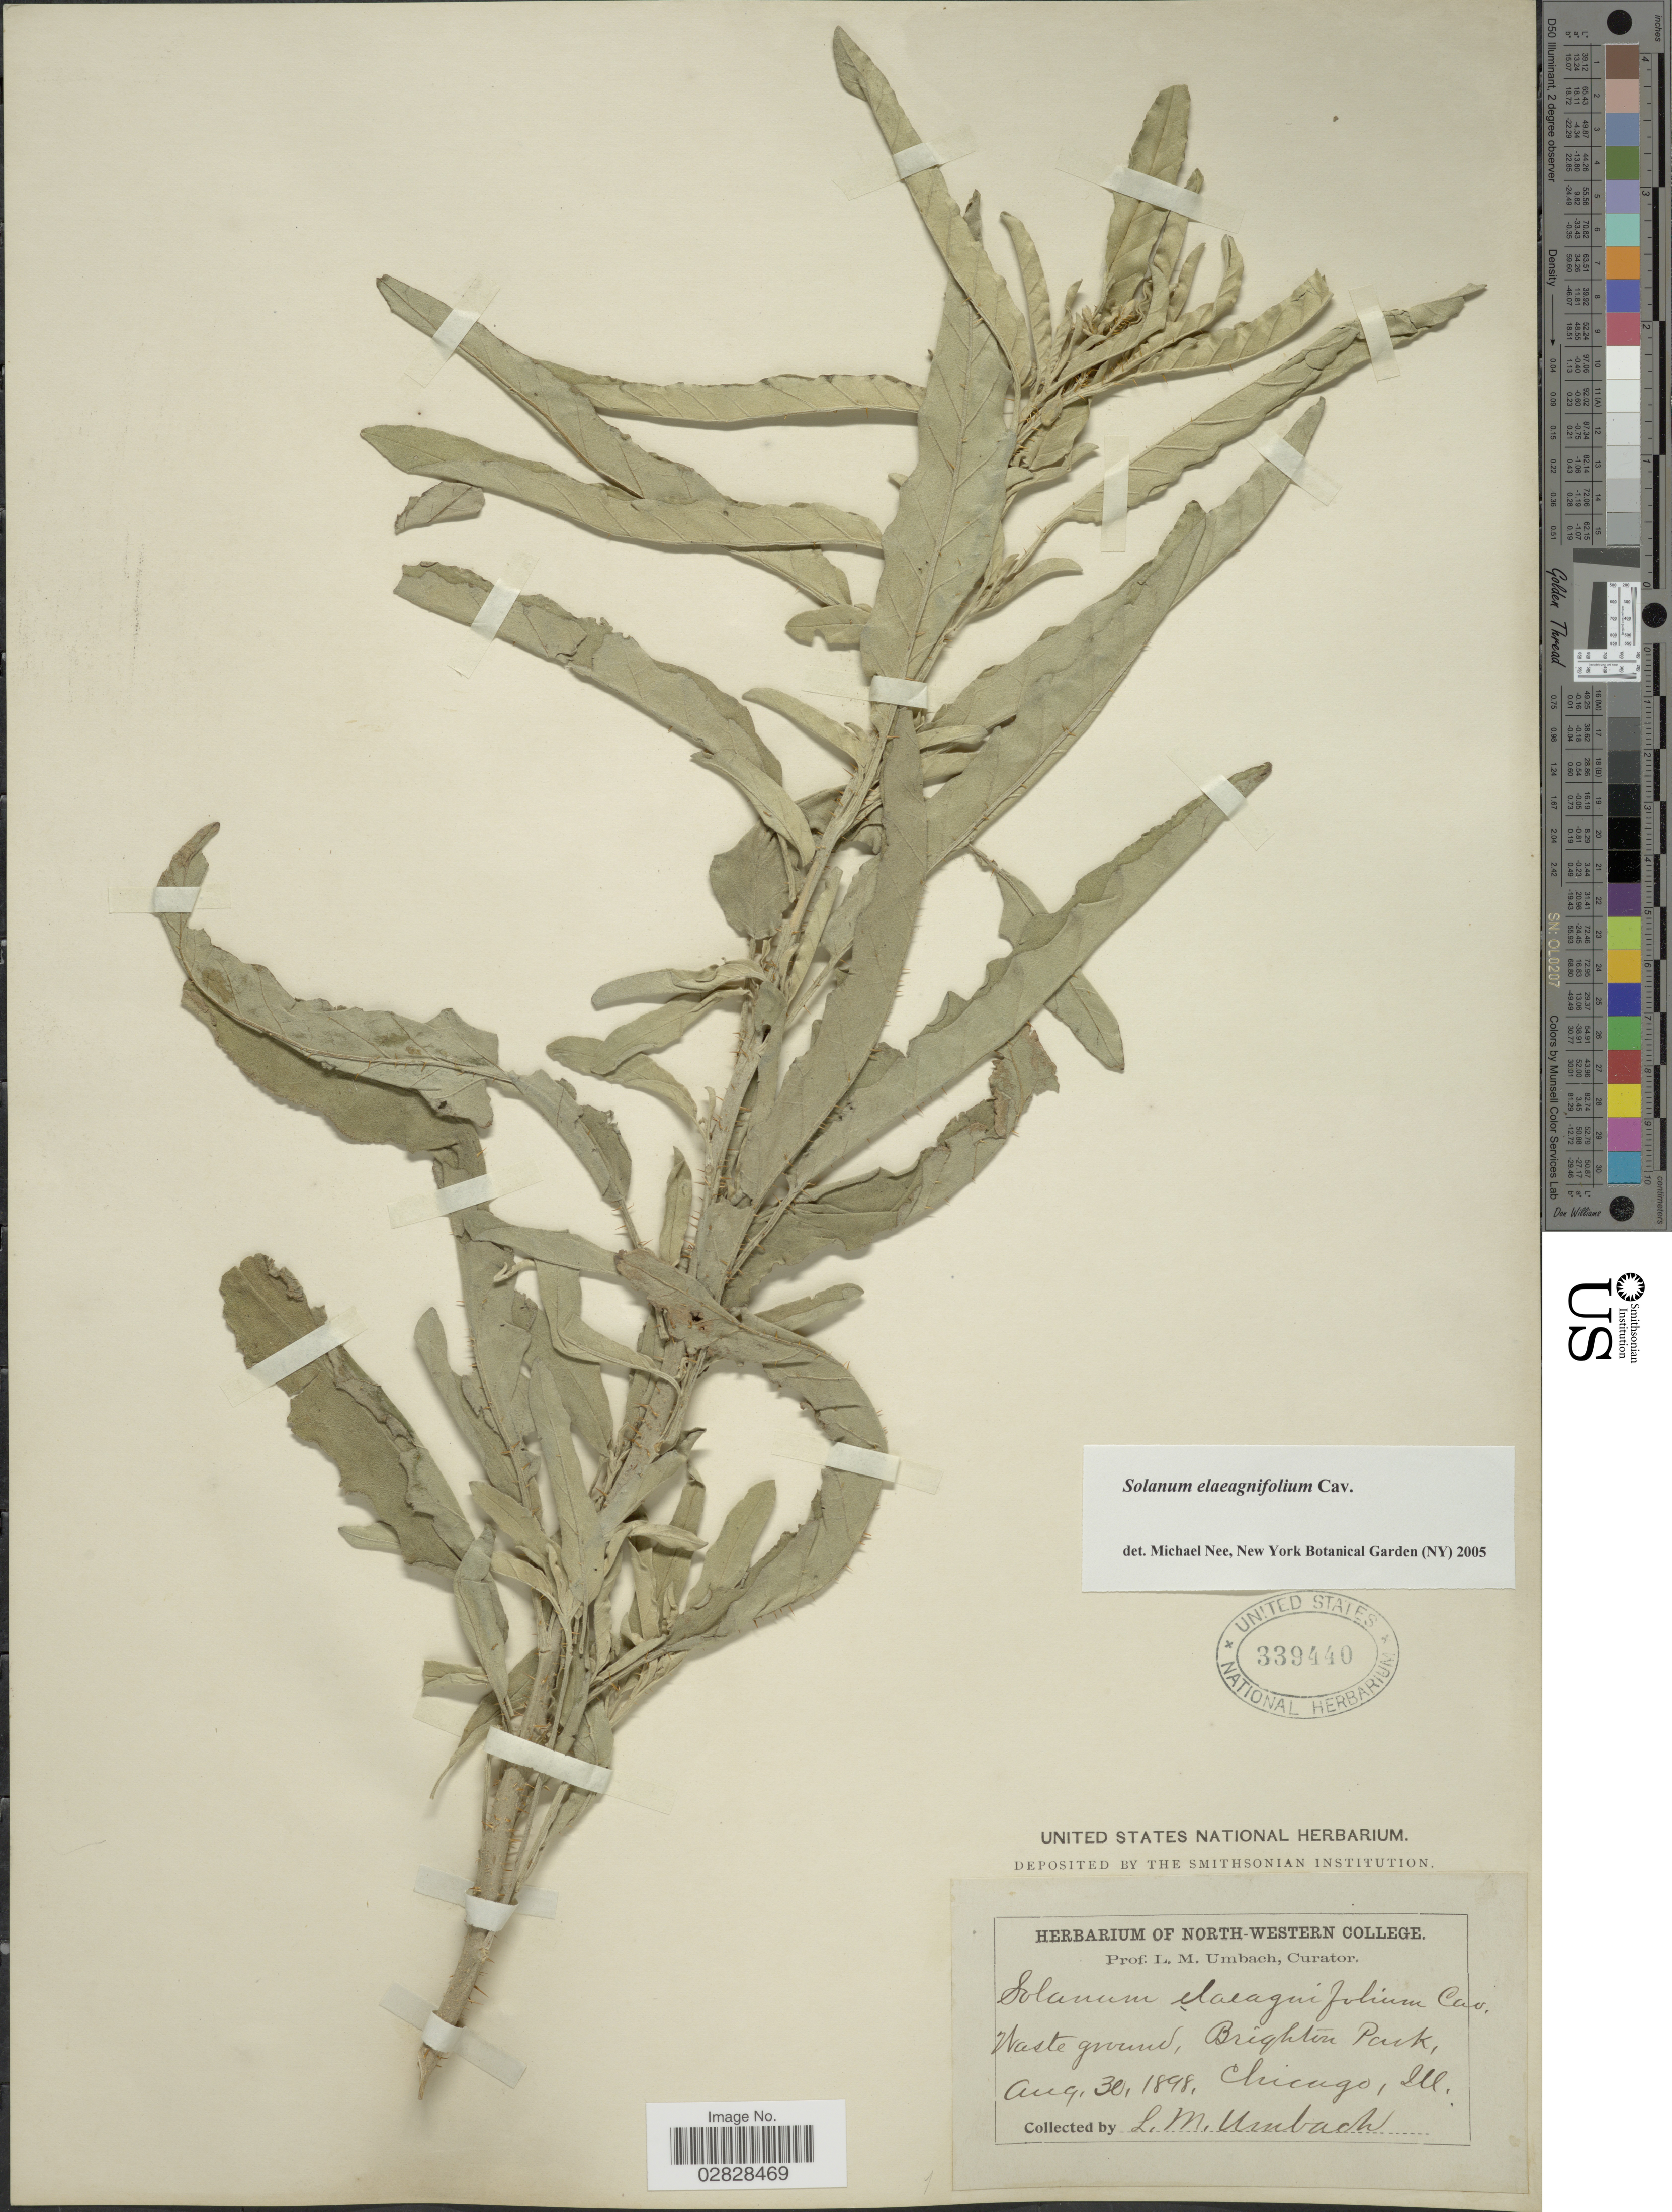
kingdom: Plantae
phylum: Tracheophyta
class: Magnoliopsida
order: Solanales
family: Solanaceae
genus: Solanum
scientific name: Solanum elaeagnifolium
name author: Cav.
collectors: L. M. Umbach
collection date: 1898-08-30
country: United States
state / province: Illinois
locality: Brighton Park, Chicago.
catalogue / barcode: US 339440